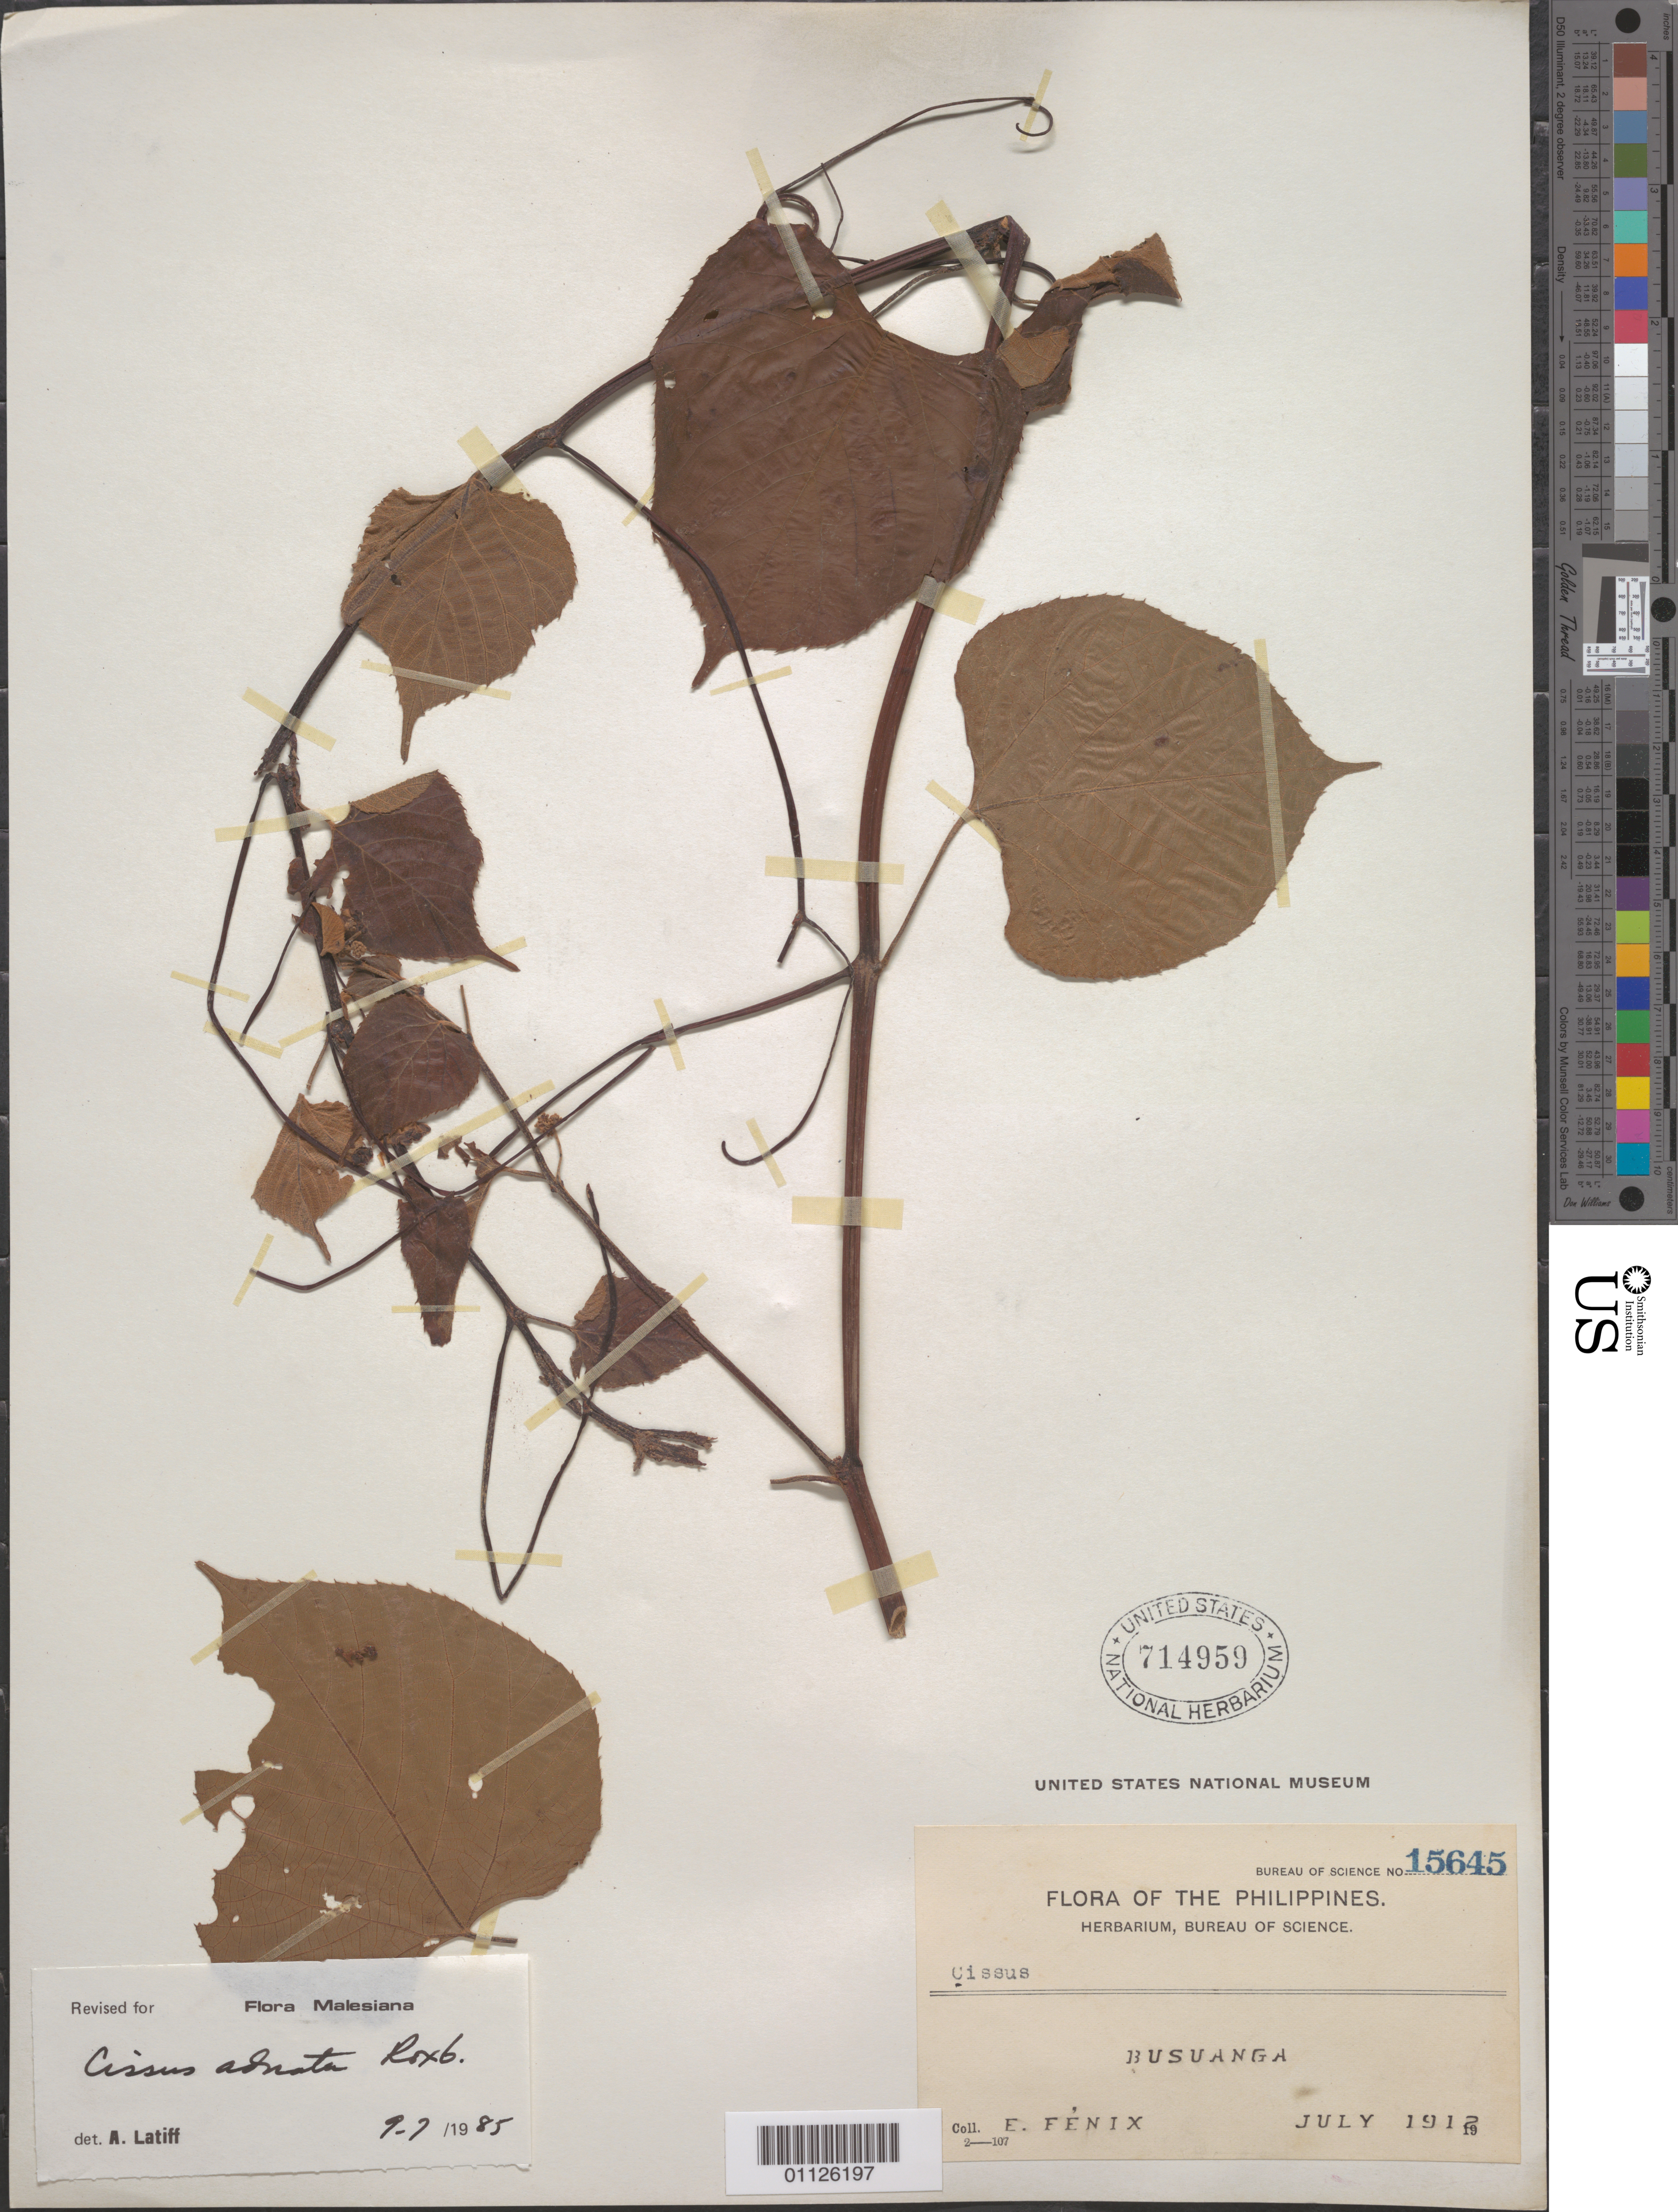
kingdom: Plantae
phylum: Tracheophyta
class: Magnoliopsida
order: Vitales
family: Vitaceae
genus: Cissus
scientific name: Cissus adnata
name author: Roxb.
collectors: E. Fenix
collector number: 15645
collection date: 1912-07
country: Philippines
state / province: Mimaropa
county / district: Palawan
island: Busuanga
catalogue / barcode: US 714959